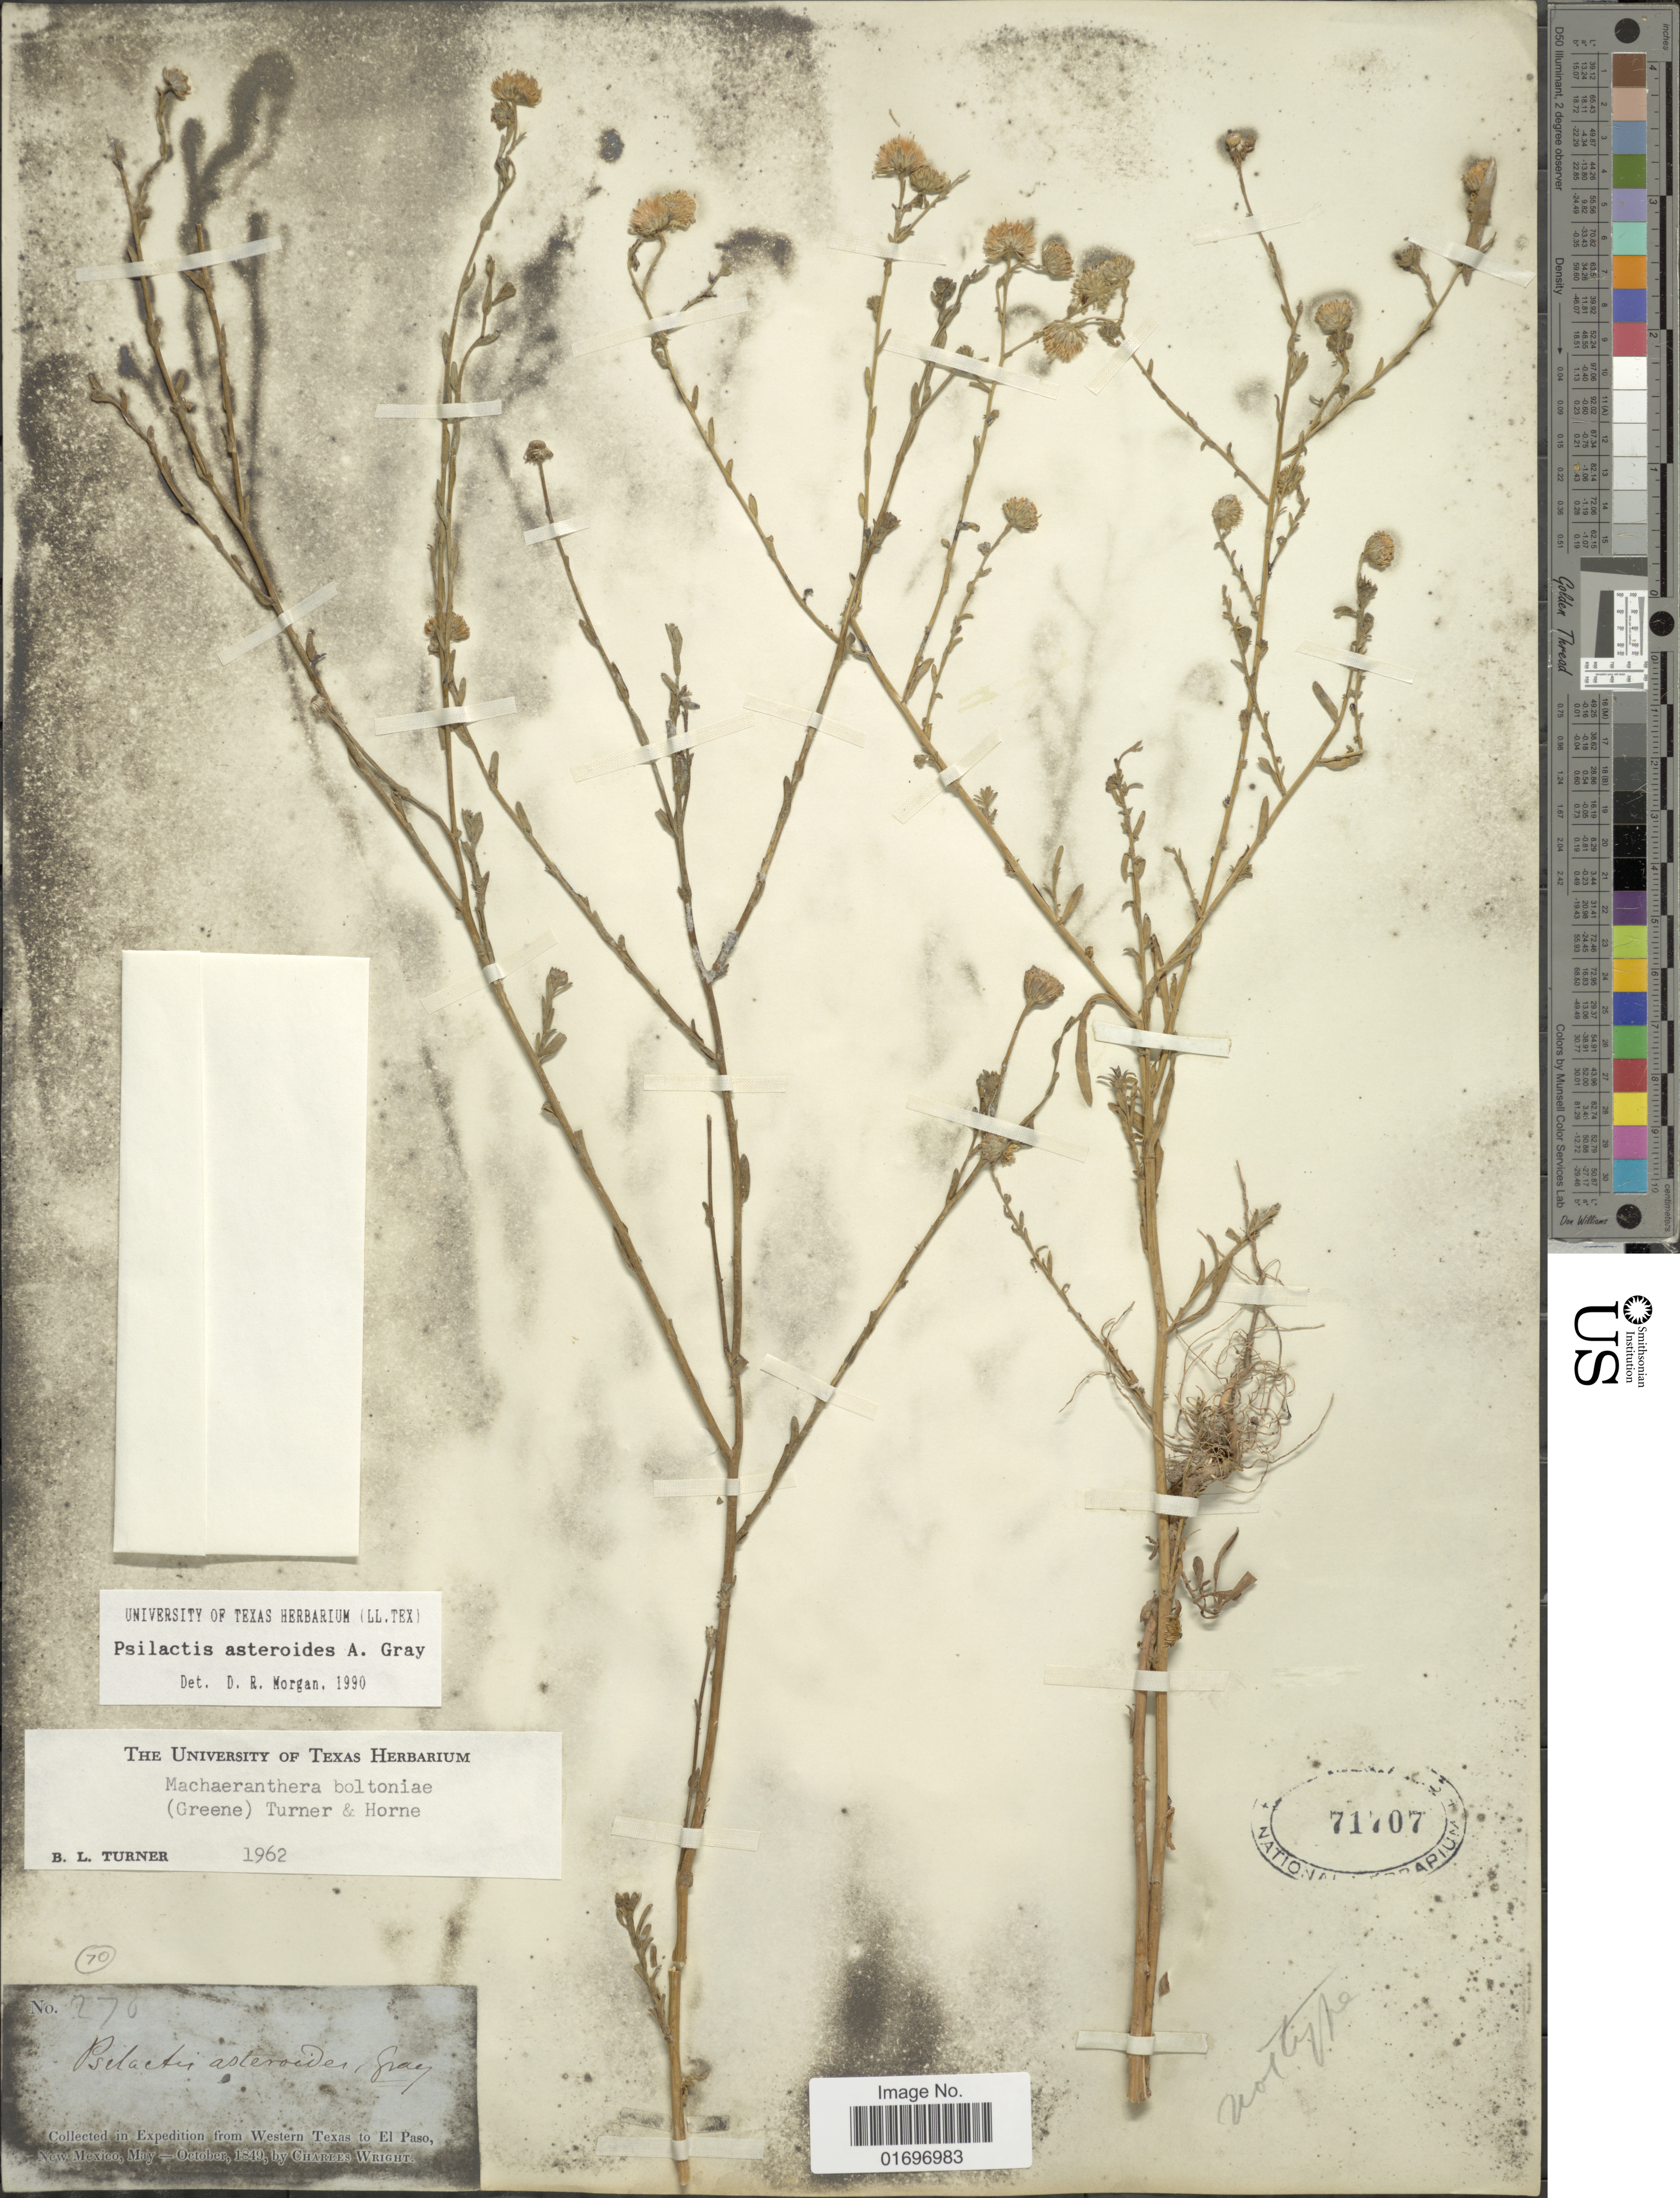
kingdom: Plantae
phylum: Tracheophyta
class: Magnoliopsida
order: Asterales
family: Asteraceae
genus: Psilactis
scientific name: Psilactis asteroides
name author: A. Gray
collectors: C. Wright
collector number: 270*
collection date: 1849-05/1849-10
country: United States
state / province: New Mexico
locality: Western Texas to El Paso, New Mexico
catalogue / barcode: US 71707